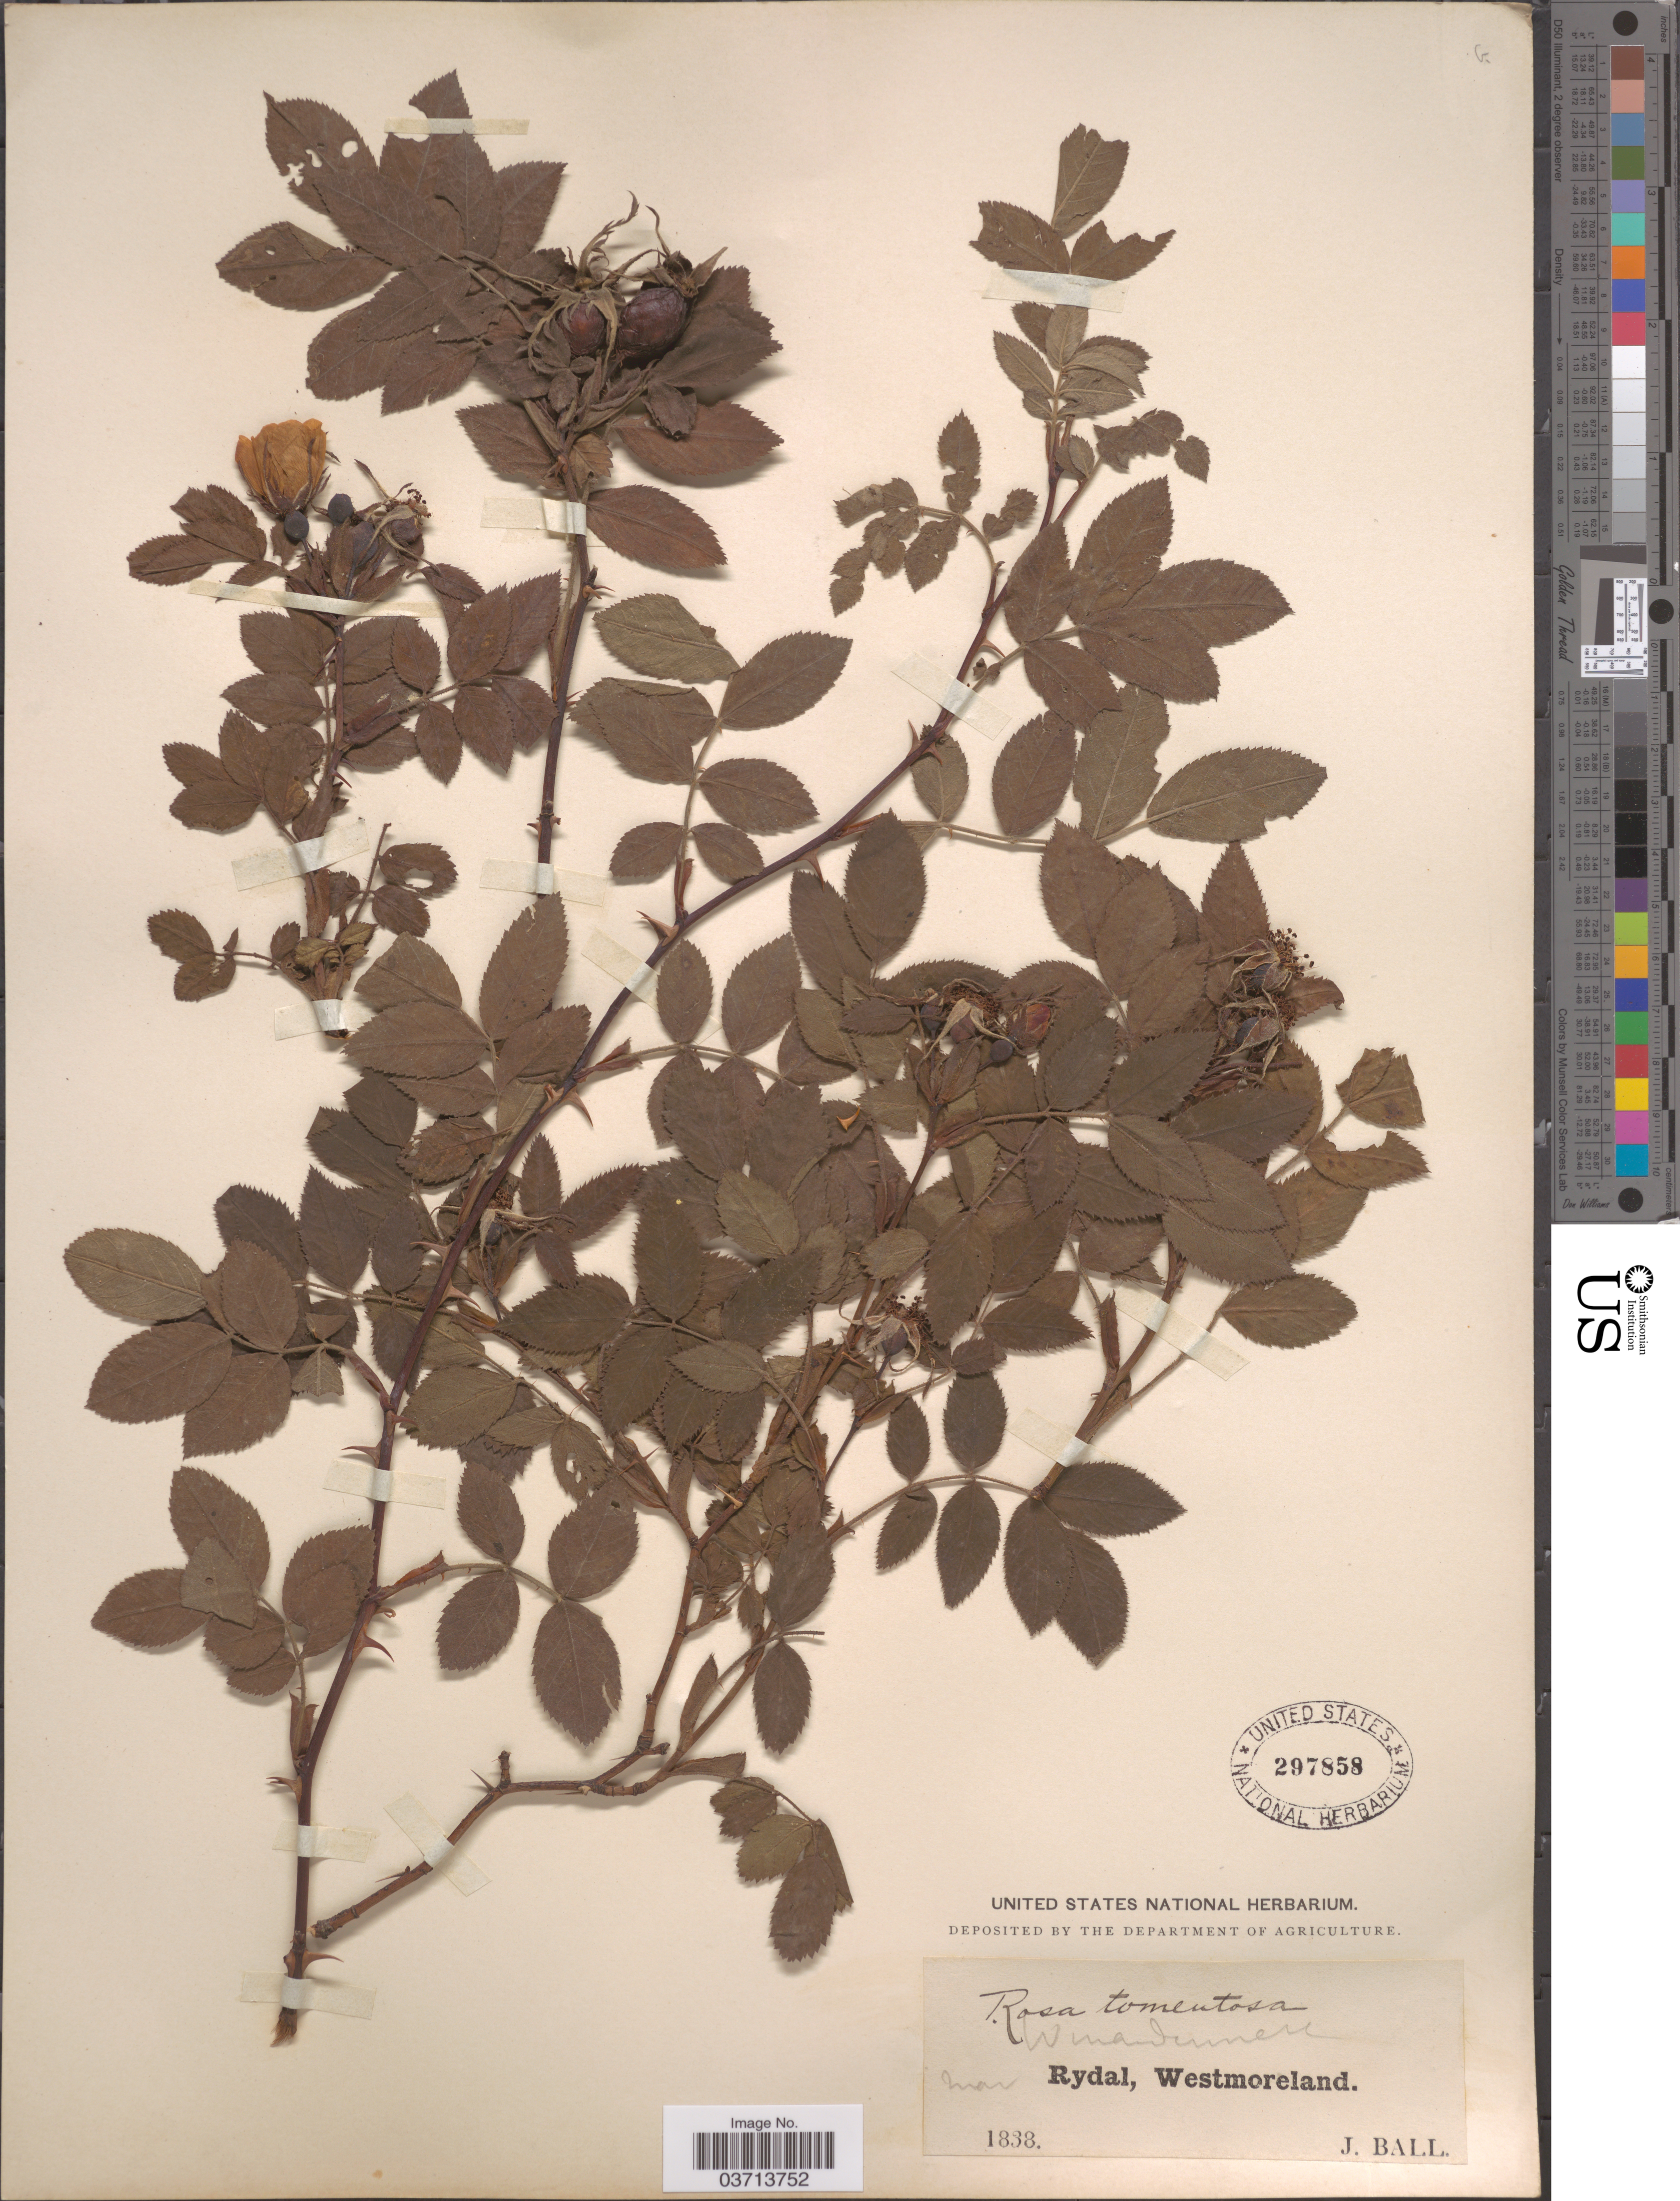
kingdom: Plantae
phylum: Tracheophyta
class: Magnoliopsida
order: Rosales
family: Rosaceae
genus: Rosa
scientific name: Rosa tomentosa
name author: Sm.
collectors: J. Ball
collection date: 1838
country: United Kingdom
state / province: England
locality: Near Rydal, Westmoreland.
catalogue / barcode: US 297858